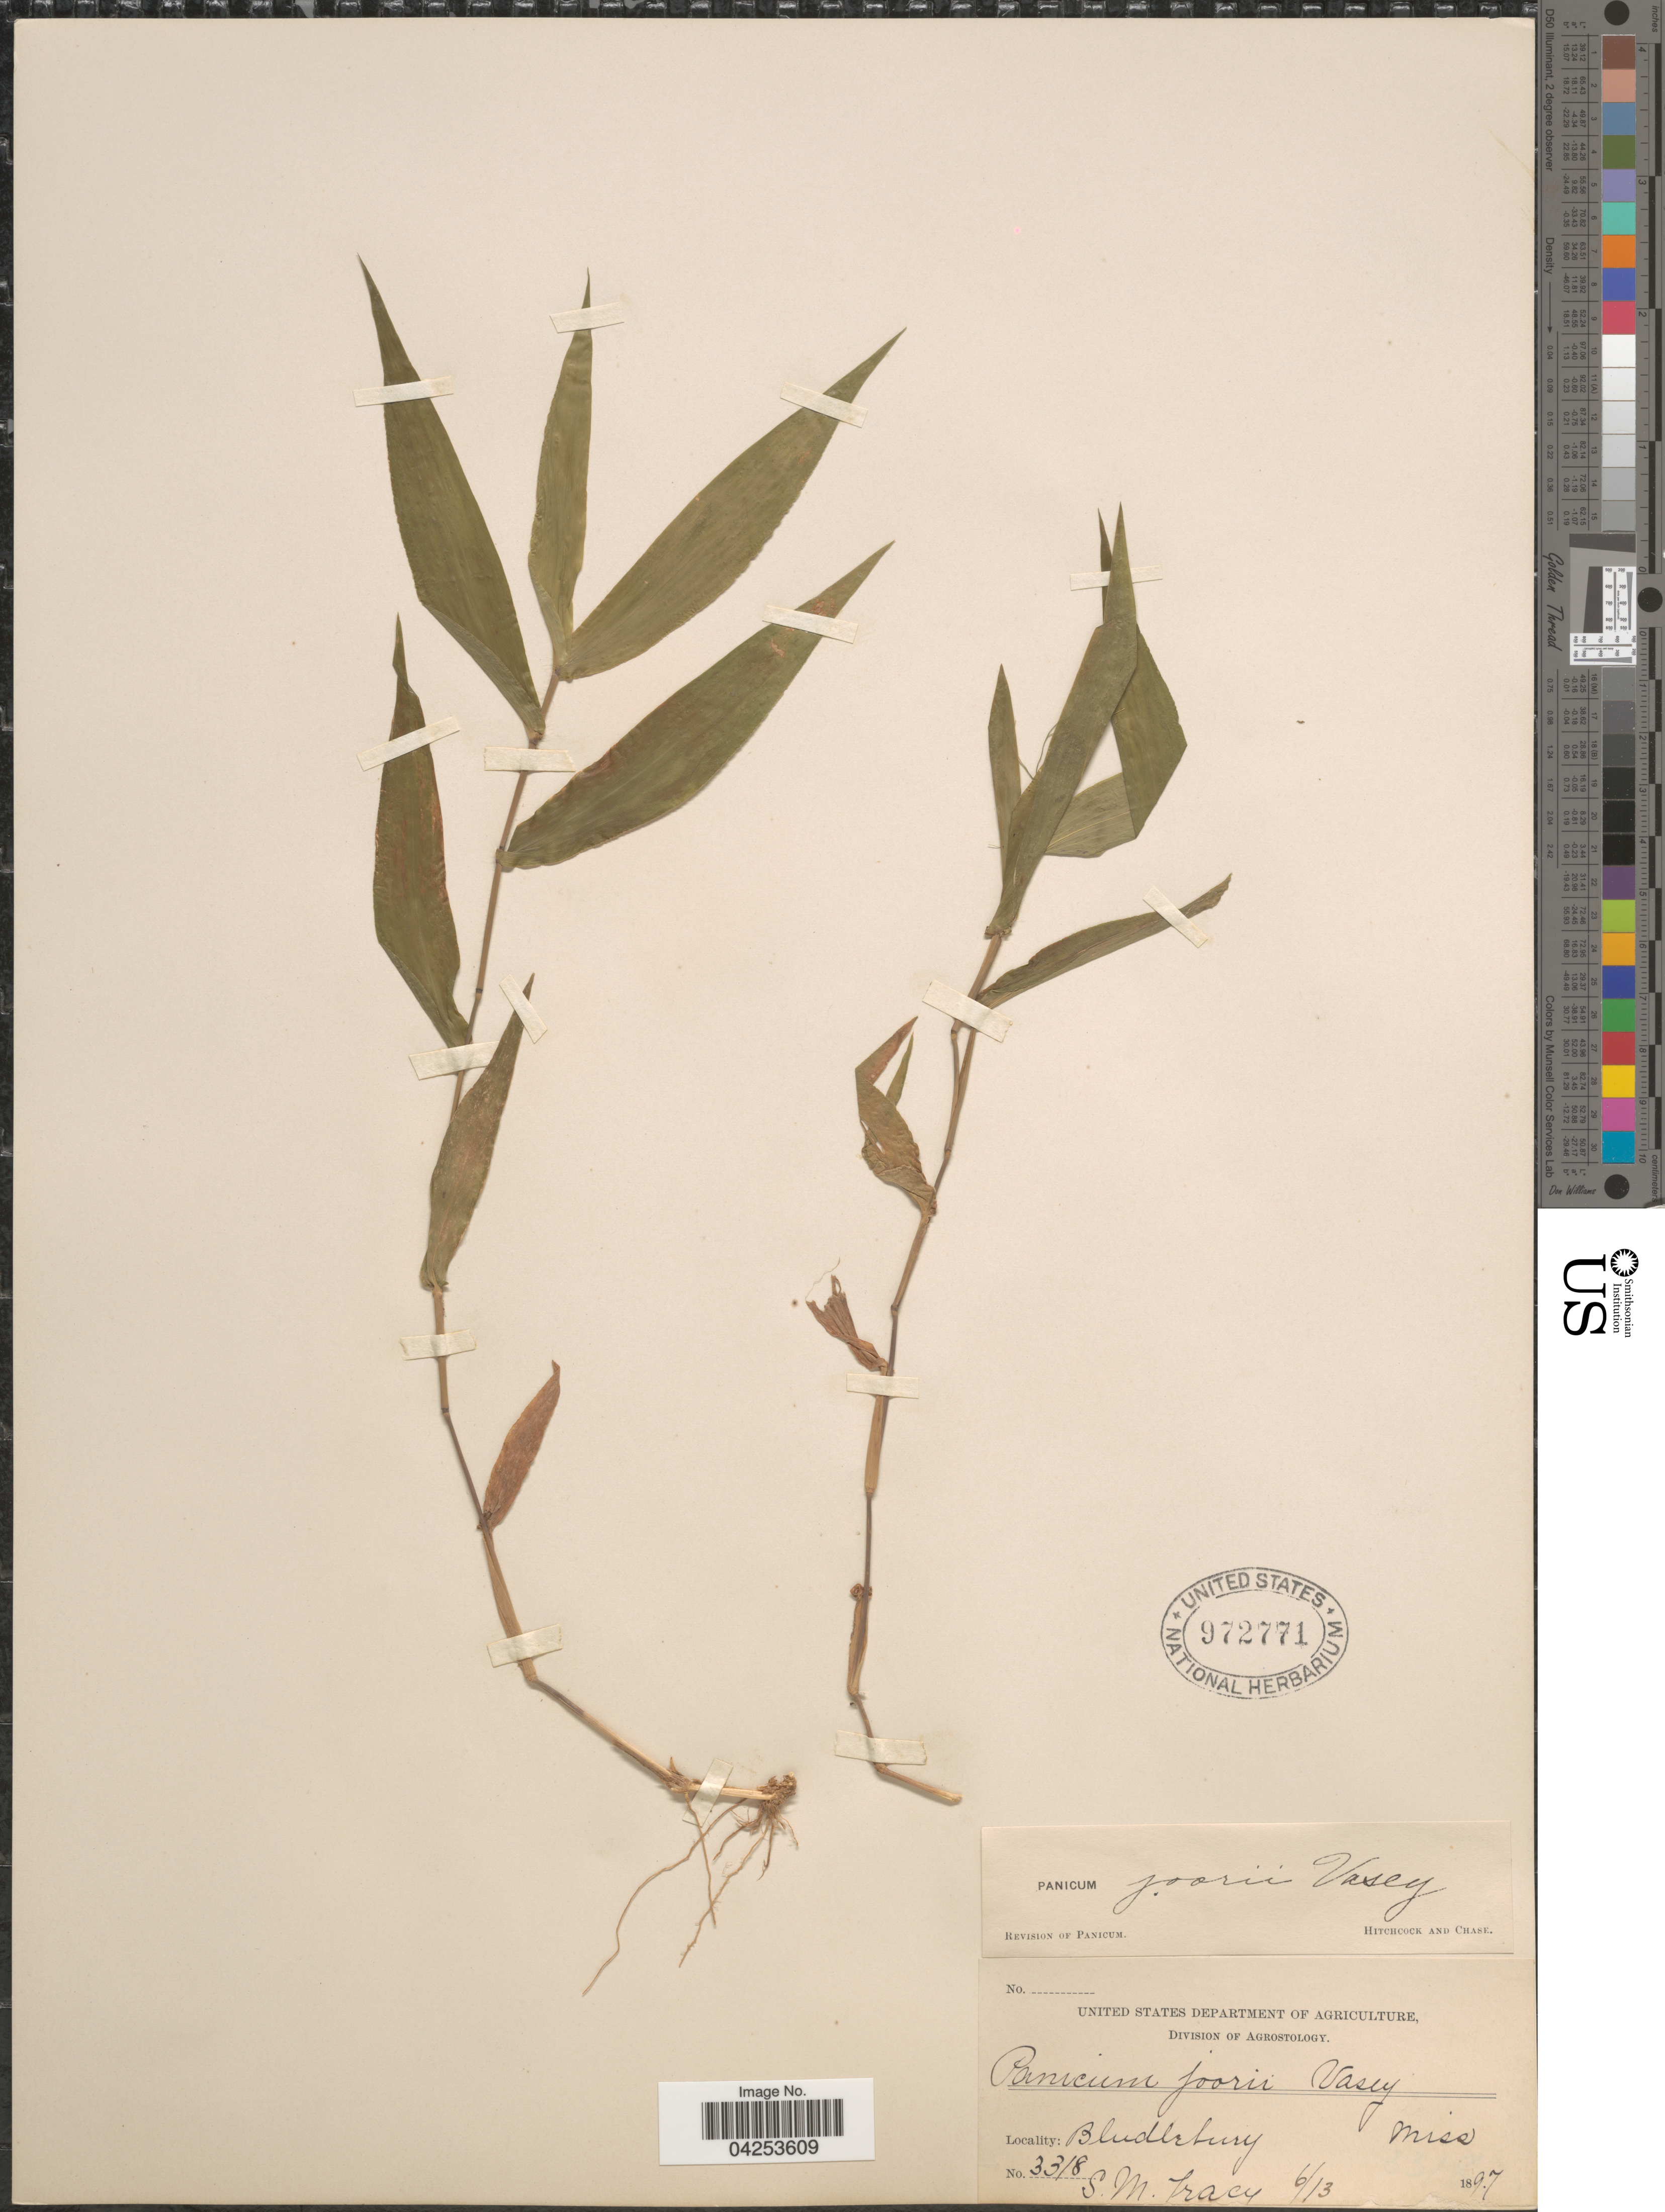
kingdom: Plantae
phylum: Tracheophyta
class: Liliopsida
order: Poales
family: Poaceae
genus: Dichanthelium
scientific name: Dichanthelium commutatum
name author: (Schult.) Gould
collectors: S. M. Tracy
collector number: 3318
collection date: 1897-06-13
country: United States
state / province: Mississippi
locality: Bludlebury [interpreted].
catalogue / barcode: US 972771